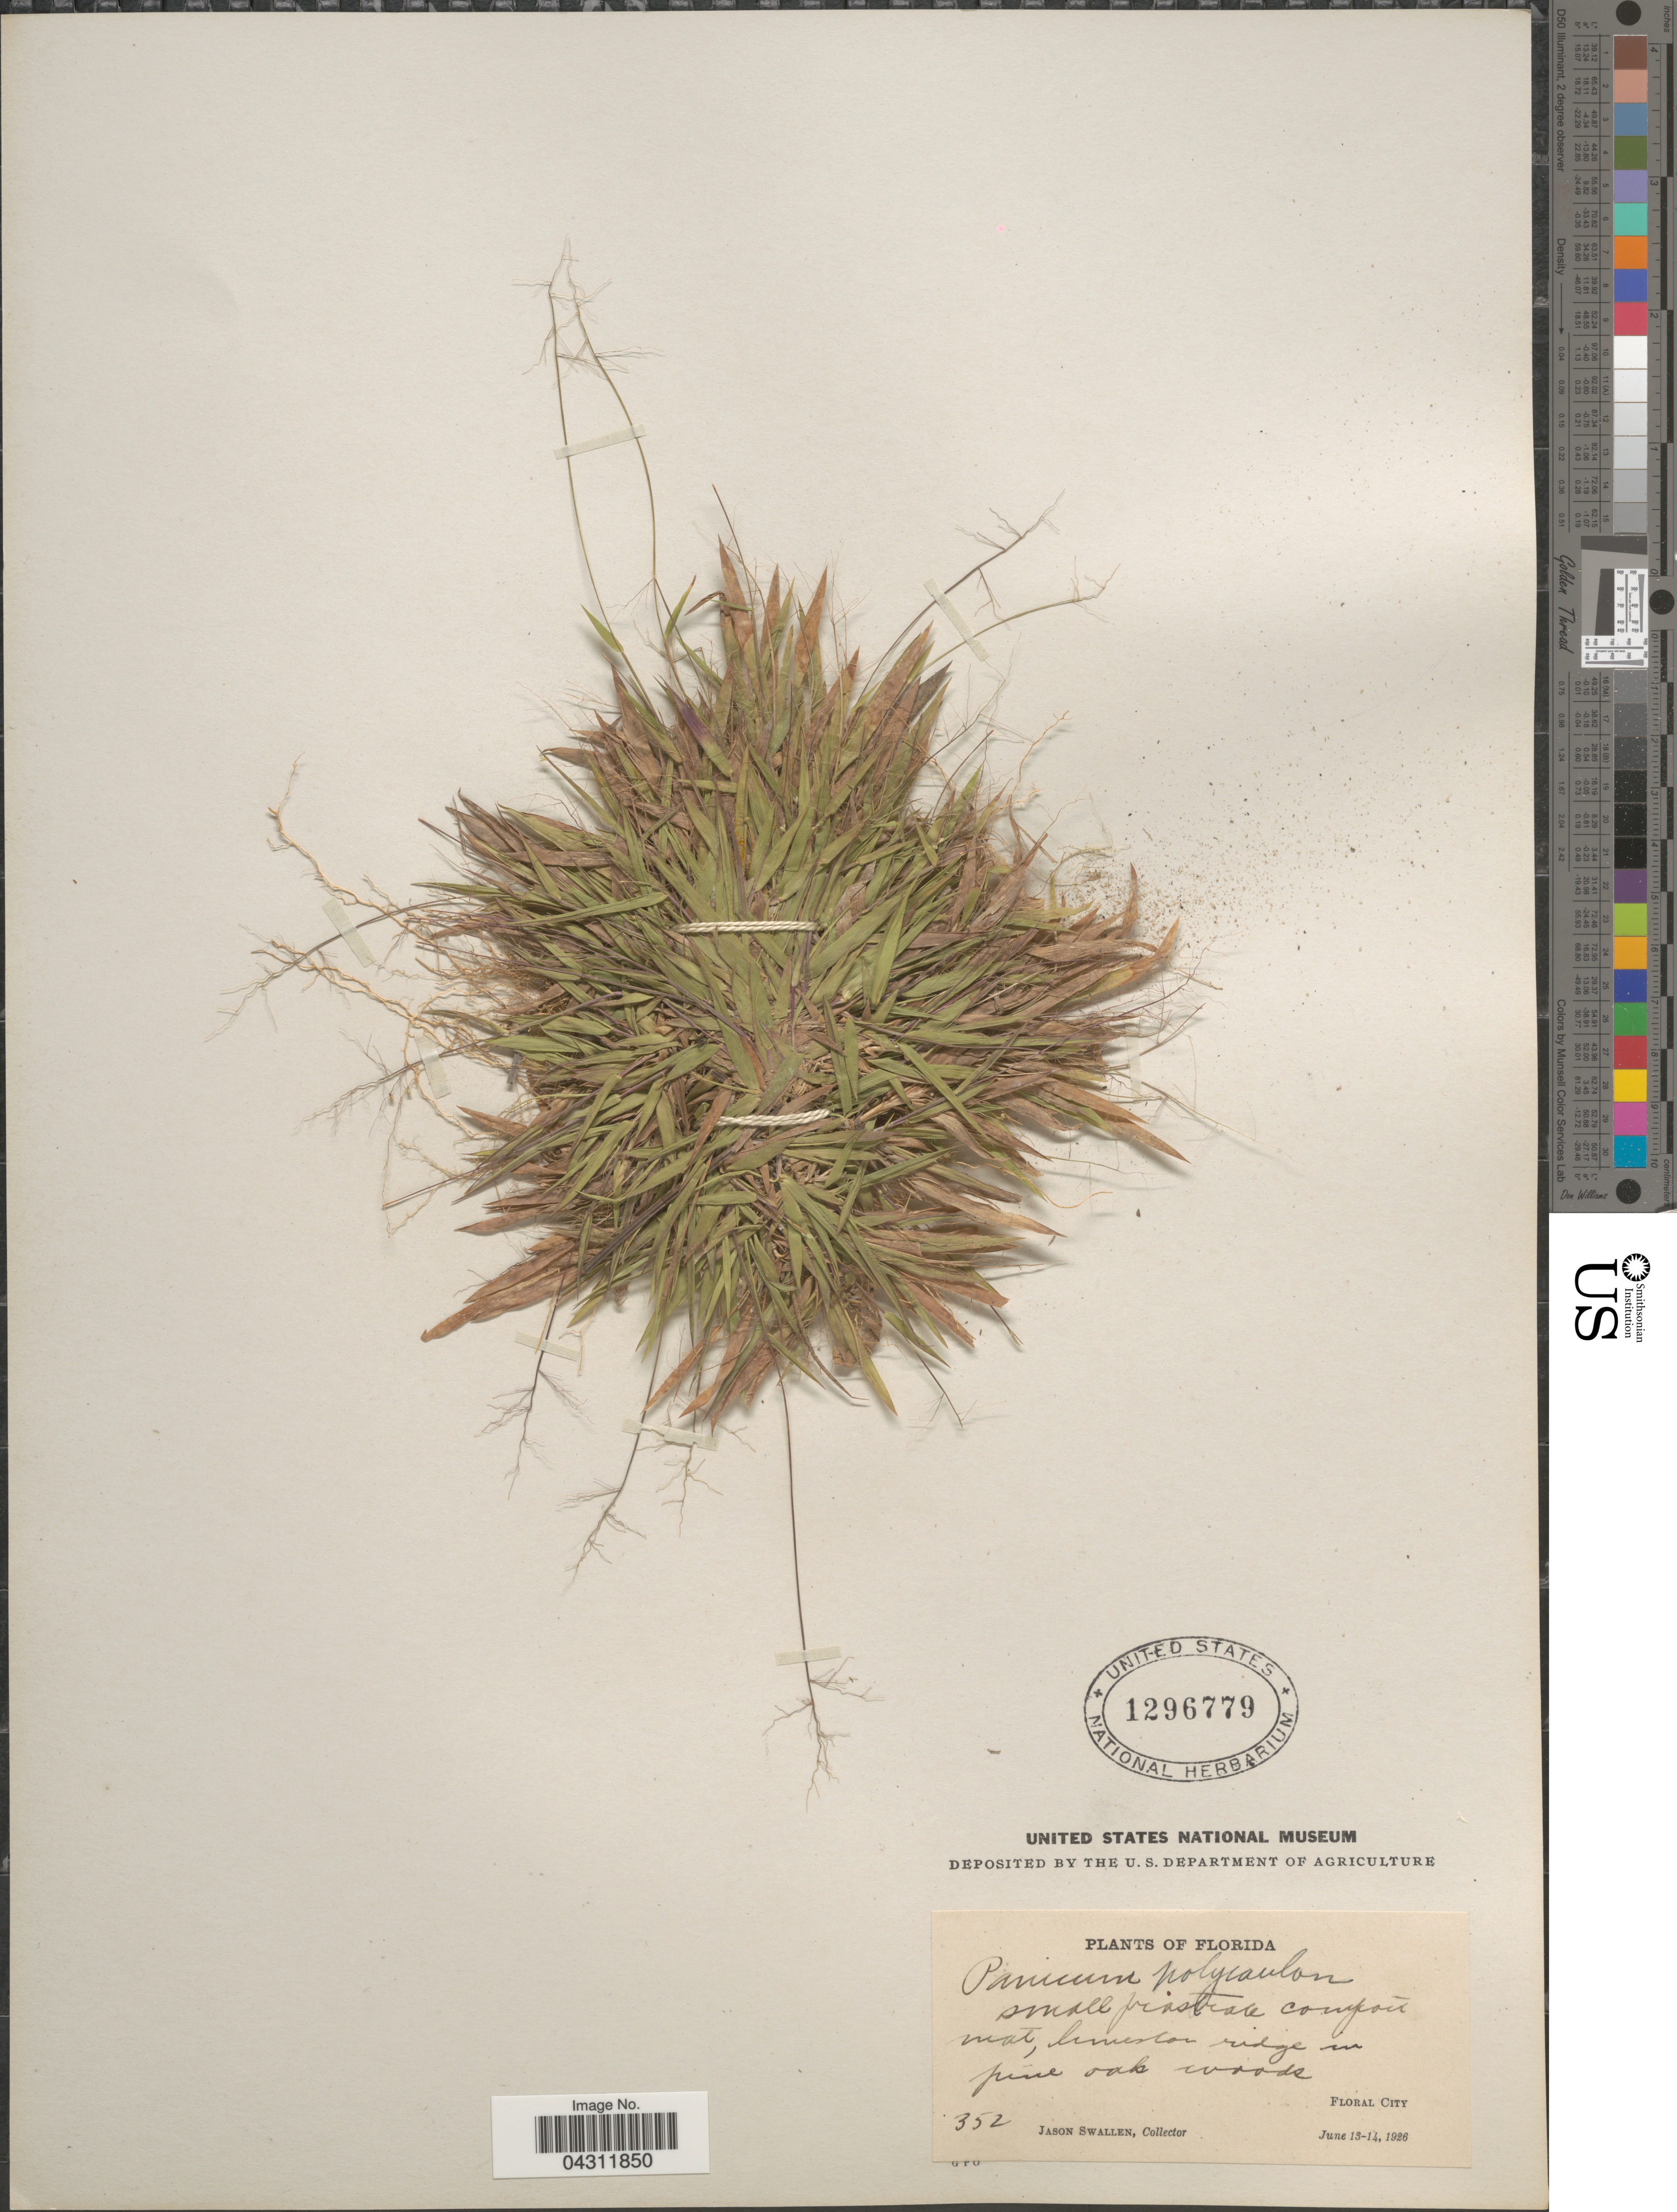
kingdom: Plantae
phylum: Tracheophyta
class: Liliopsida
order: Poales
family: Poaceae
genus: Dichanthelium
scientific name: Dichanthelium strigosum var. glabrescens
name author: (Griseb.) Freckmann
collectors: J. R. Swallen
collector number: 352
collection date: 1926-06-13/1926-06-14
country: United States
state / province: Florida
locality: Floral City.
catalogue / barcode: US 1296779